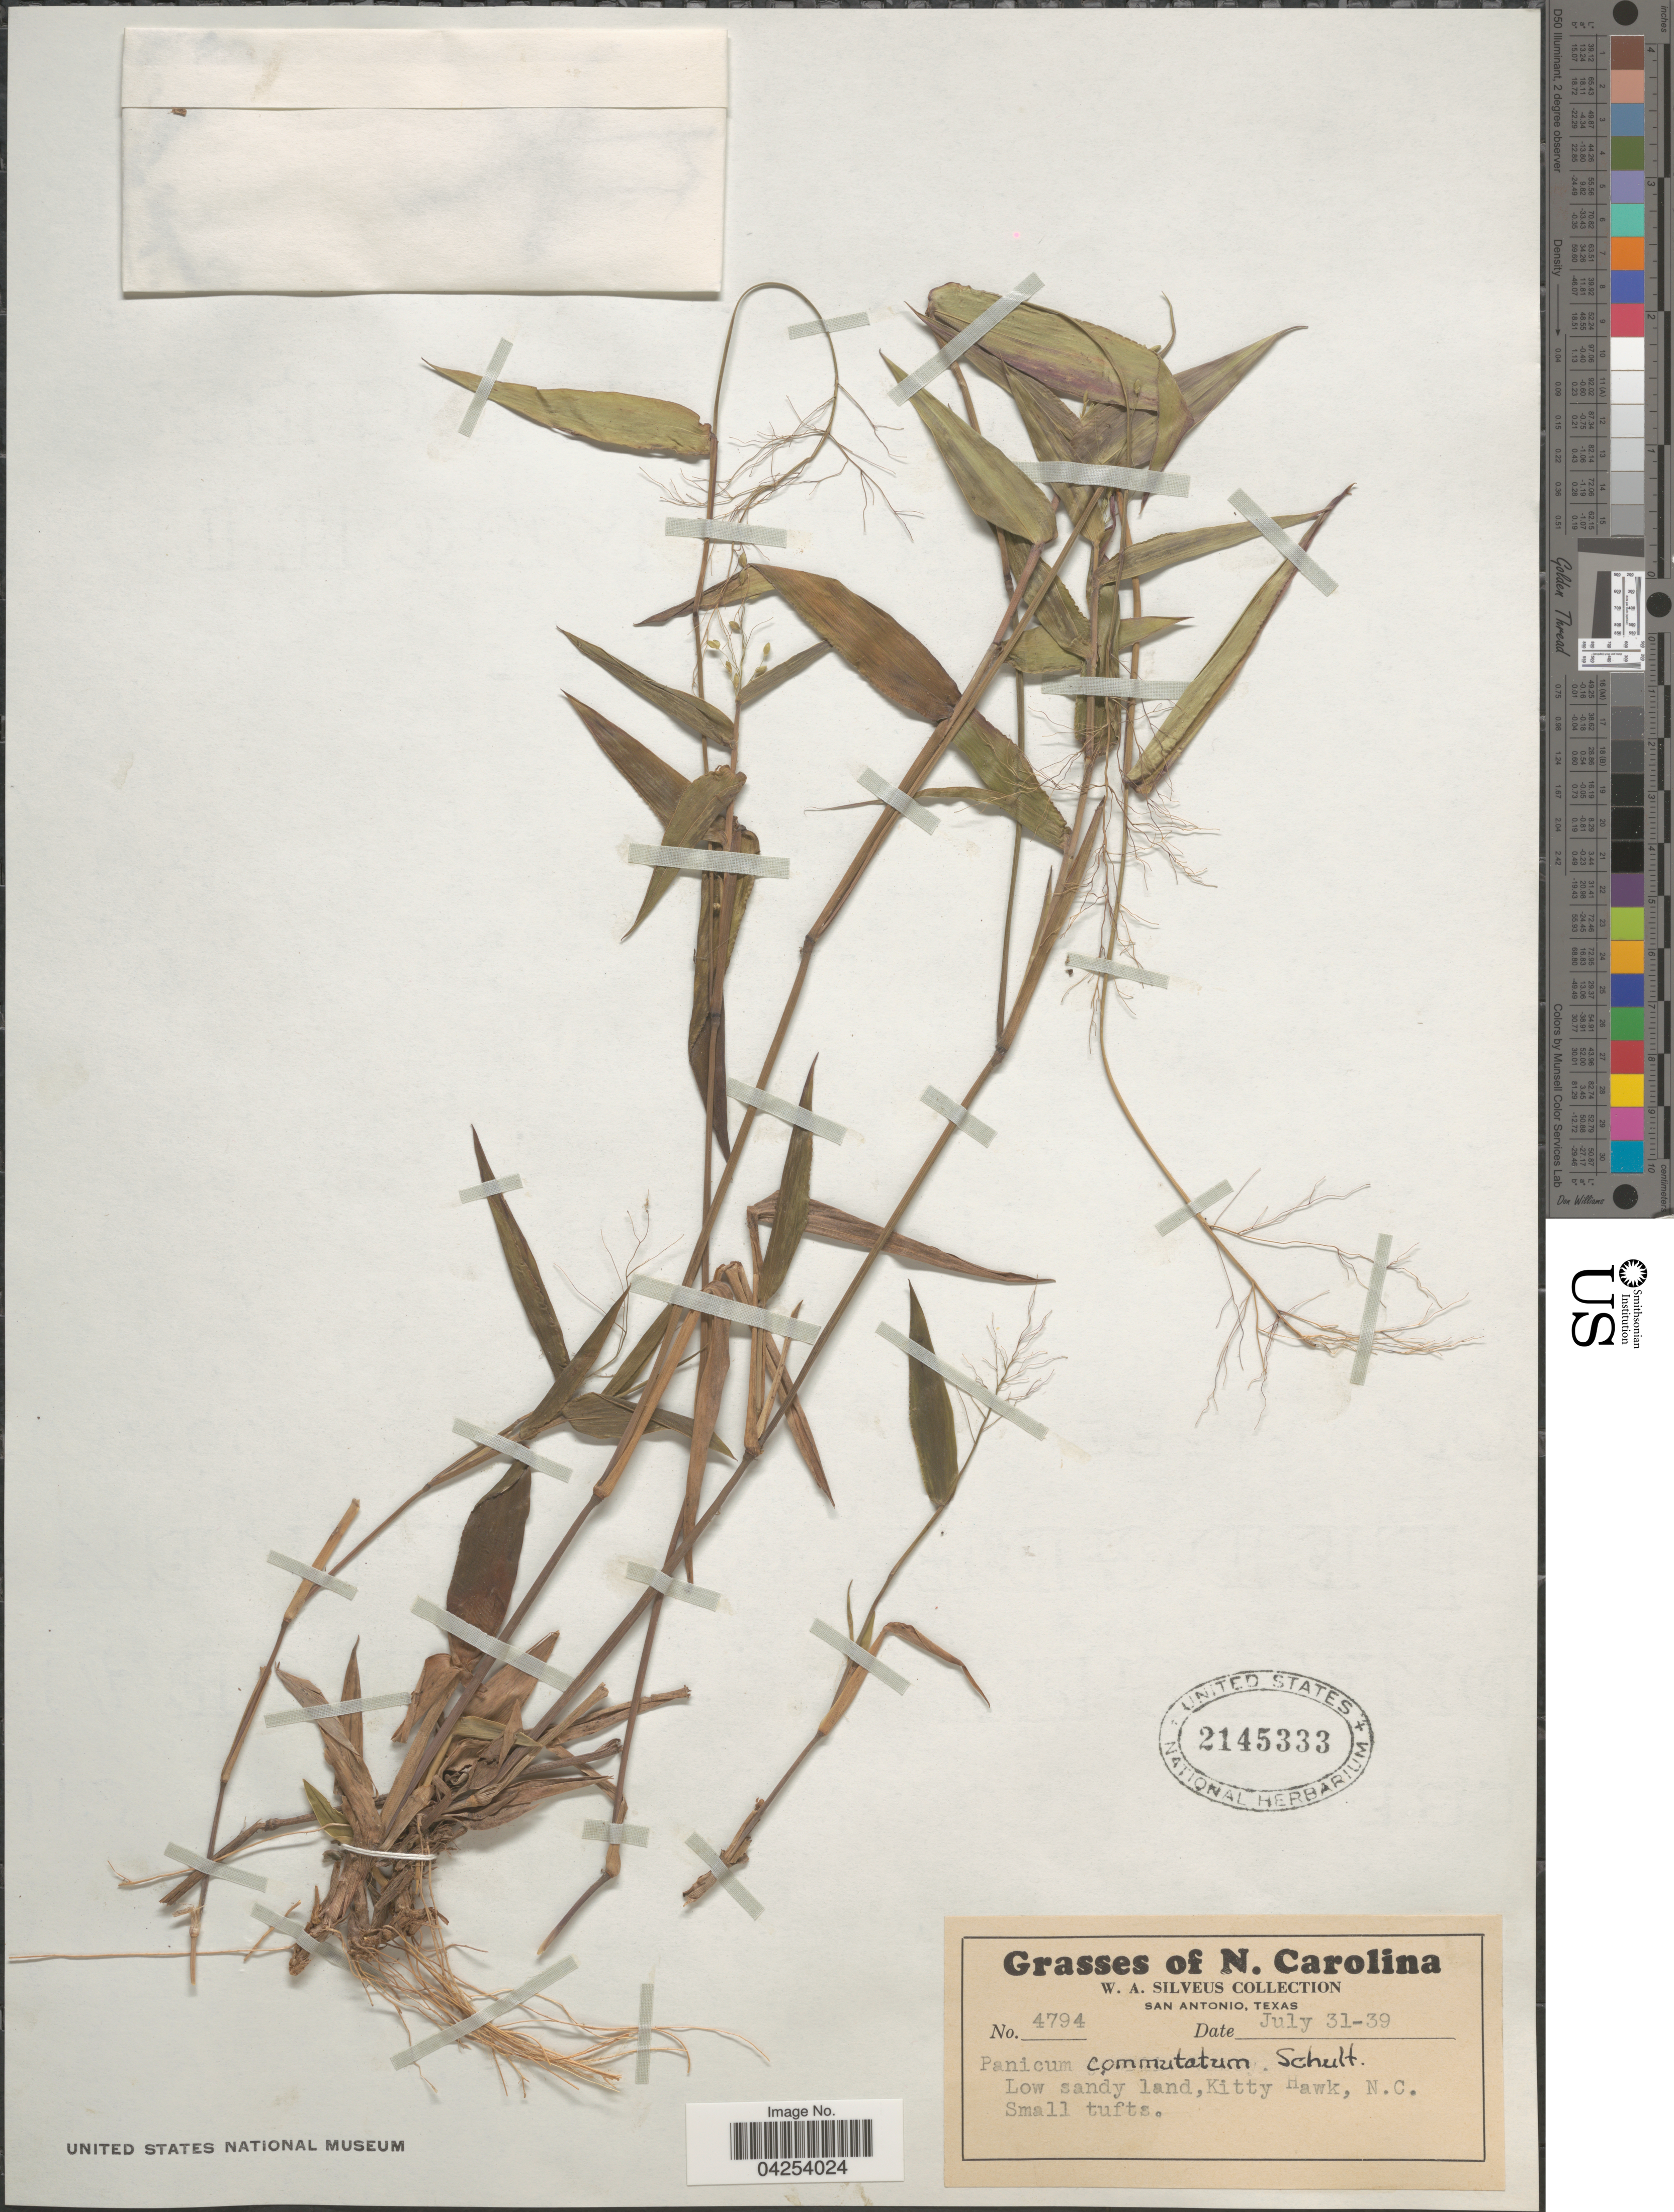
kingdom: Plantae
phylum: Tracheophyta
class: Liliopsida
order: Poales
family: Poaceae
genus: Dichanthelium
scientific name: Dichanthelium commutatum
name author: (Schult.) Gould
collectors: W. Silveus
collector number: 4794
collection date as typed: Transcribed d/m/y: 31/7/39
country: United States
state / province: North Carolina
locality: Low sandy land, Kitty Hawk.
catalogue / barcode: US 2145333